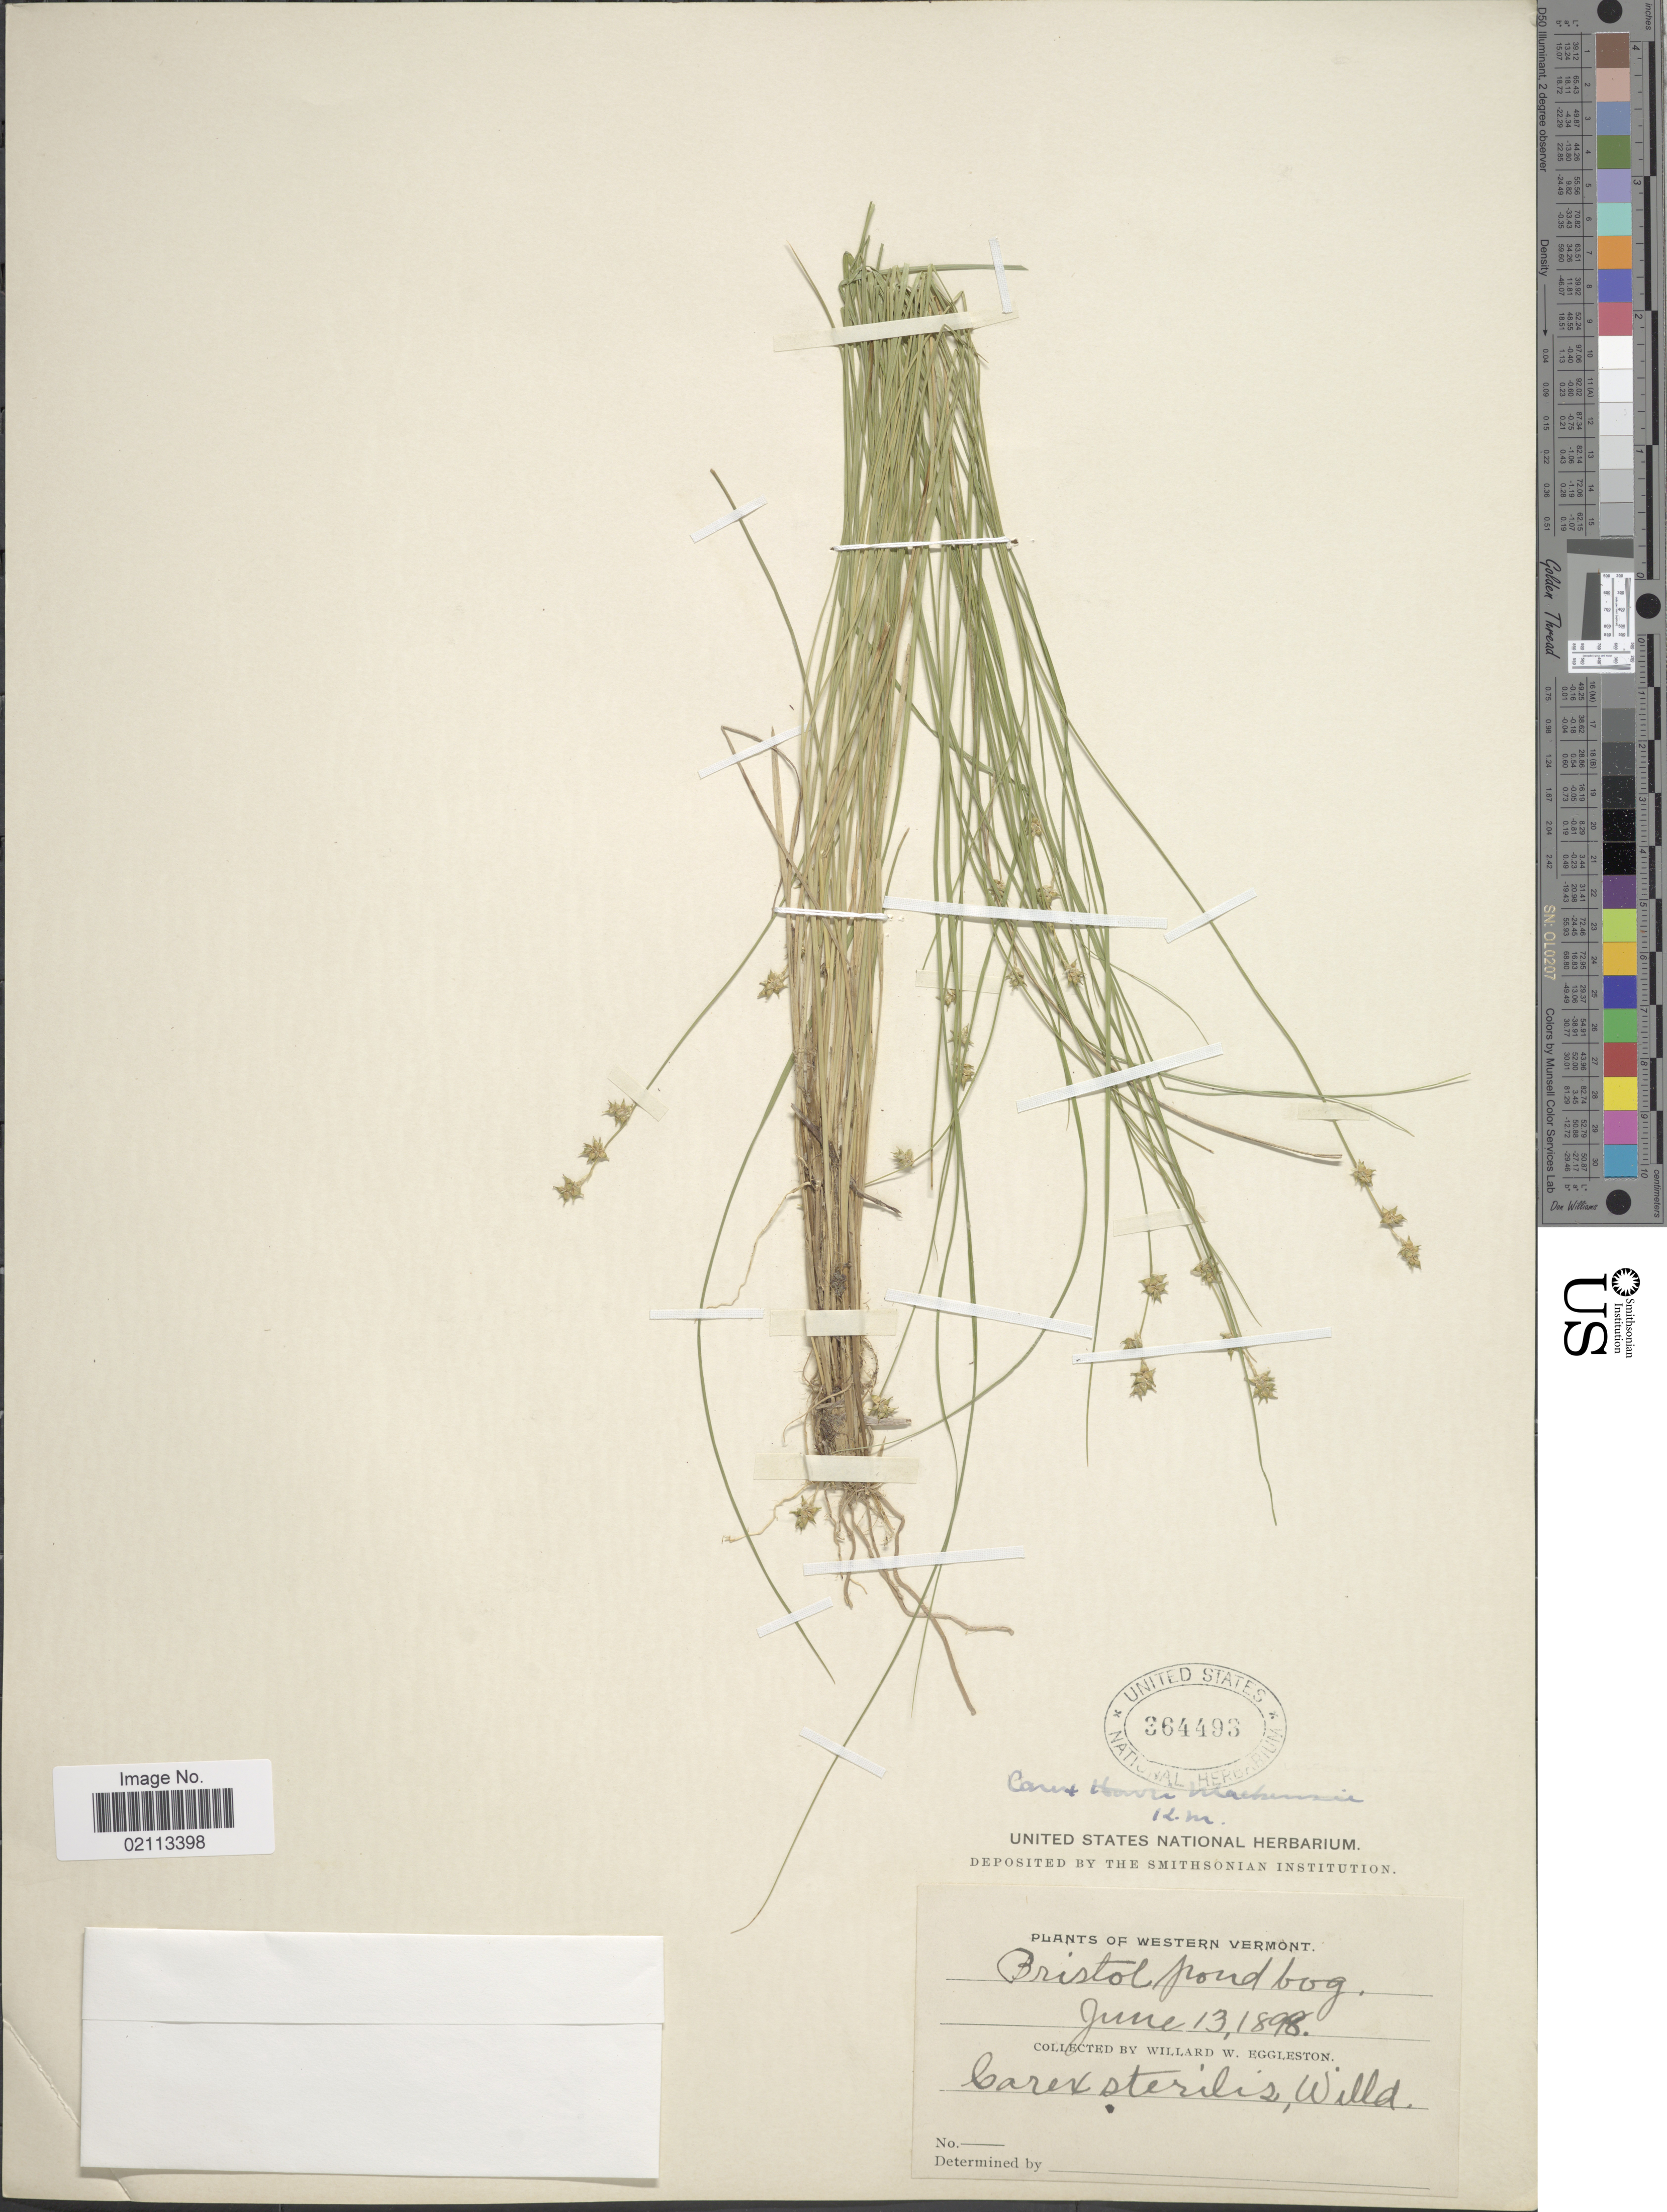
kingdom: Plantae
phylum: Tracheophyta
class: Liliopsida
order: Poales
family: Cyperaceae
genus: Carex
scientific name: Carex howei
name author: Mack.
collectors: W. W. Eggleston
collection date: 1898-06-13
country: United States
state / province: Vermont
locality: Western Vermont, Bristol pond bog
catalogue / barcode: US 364493